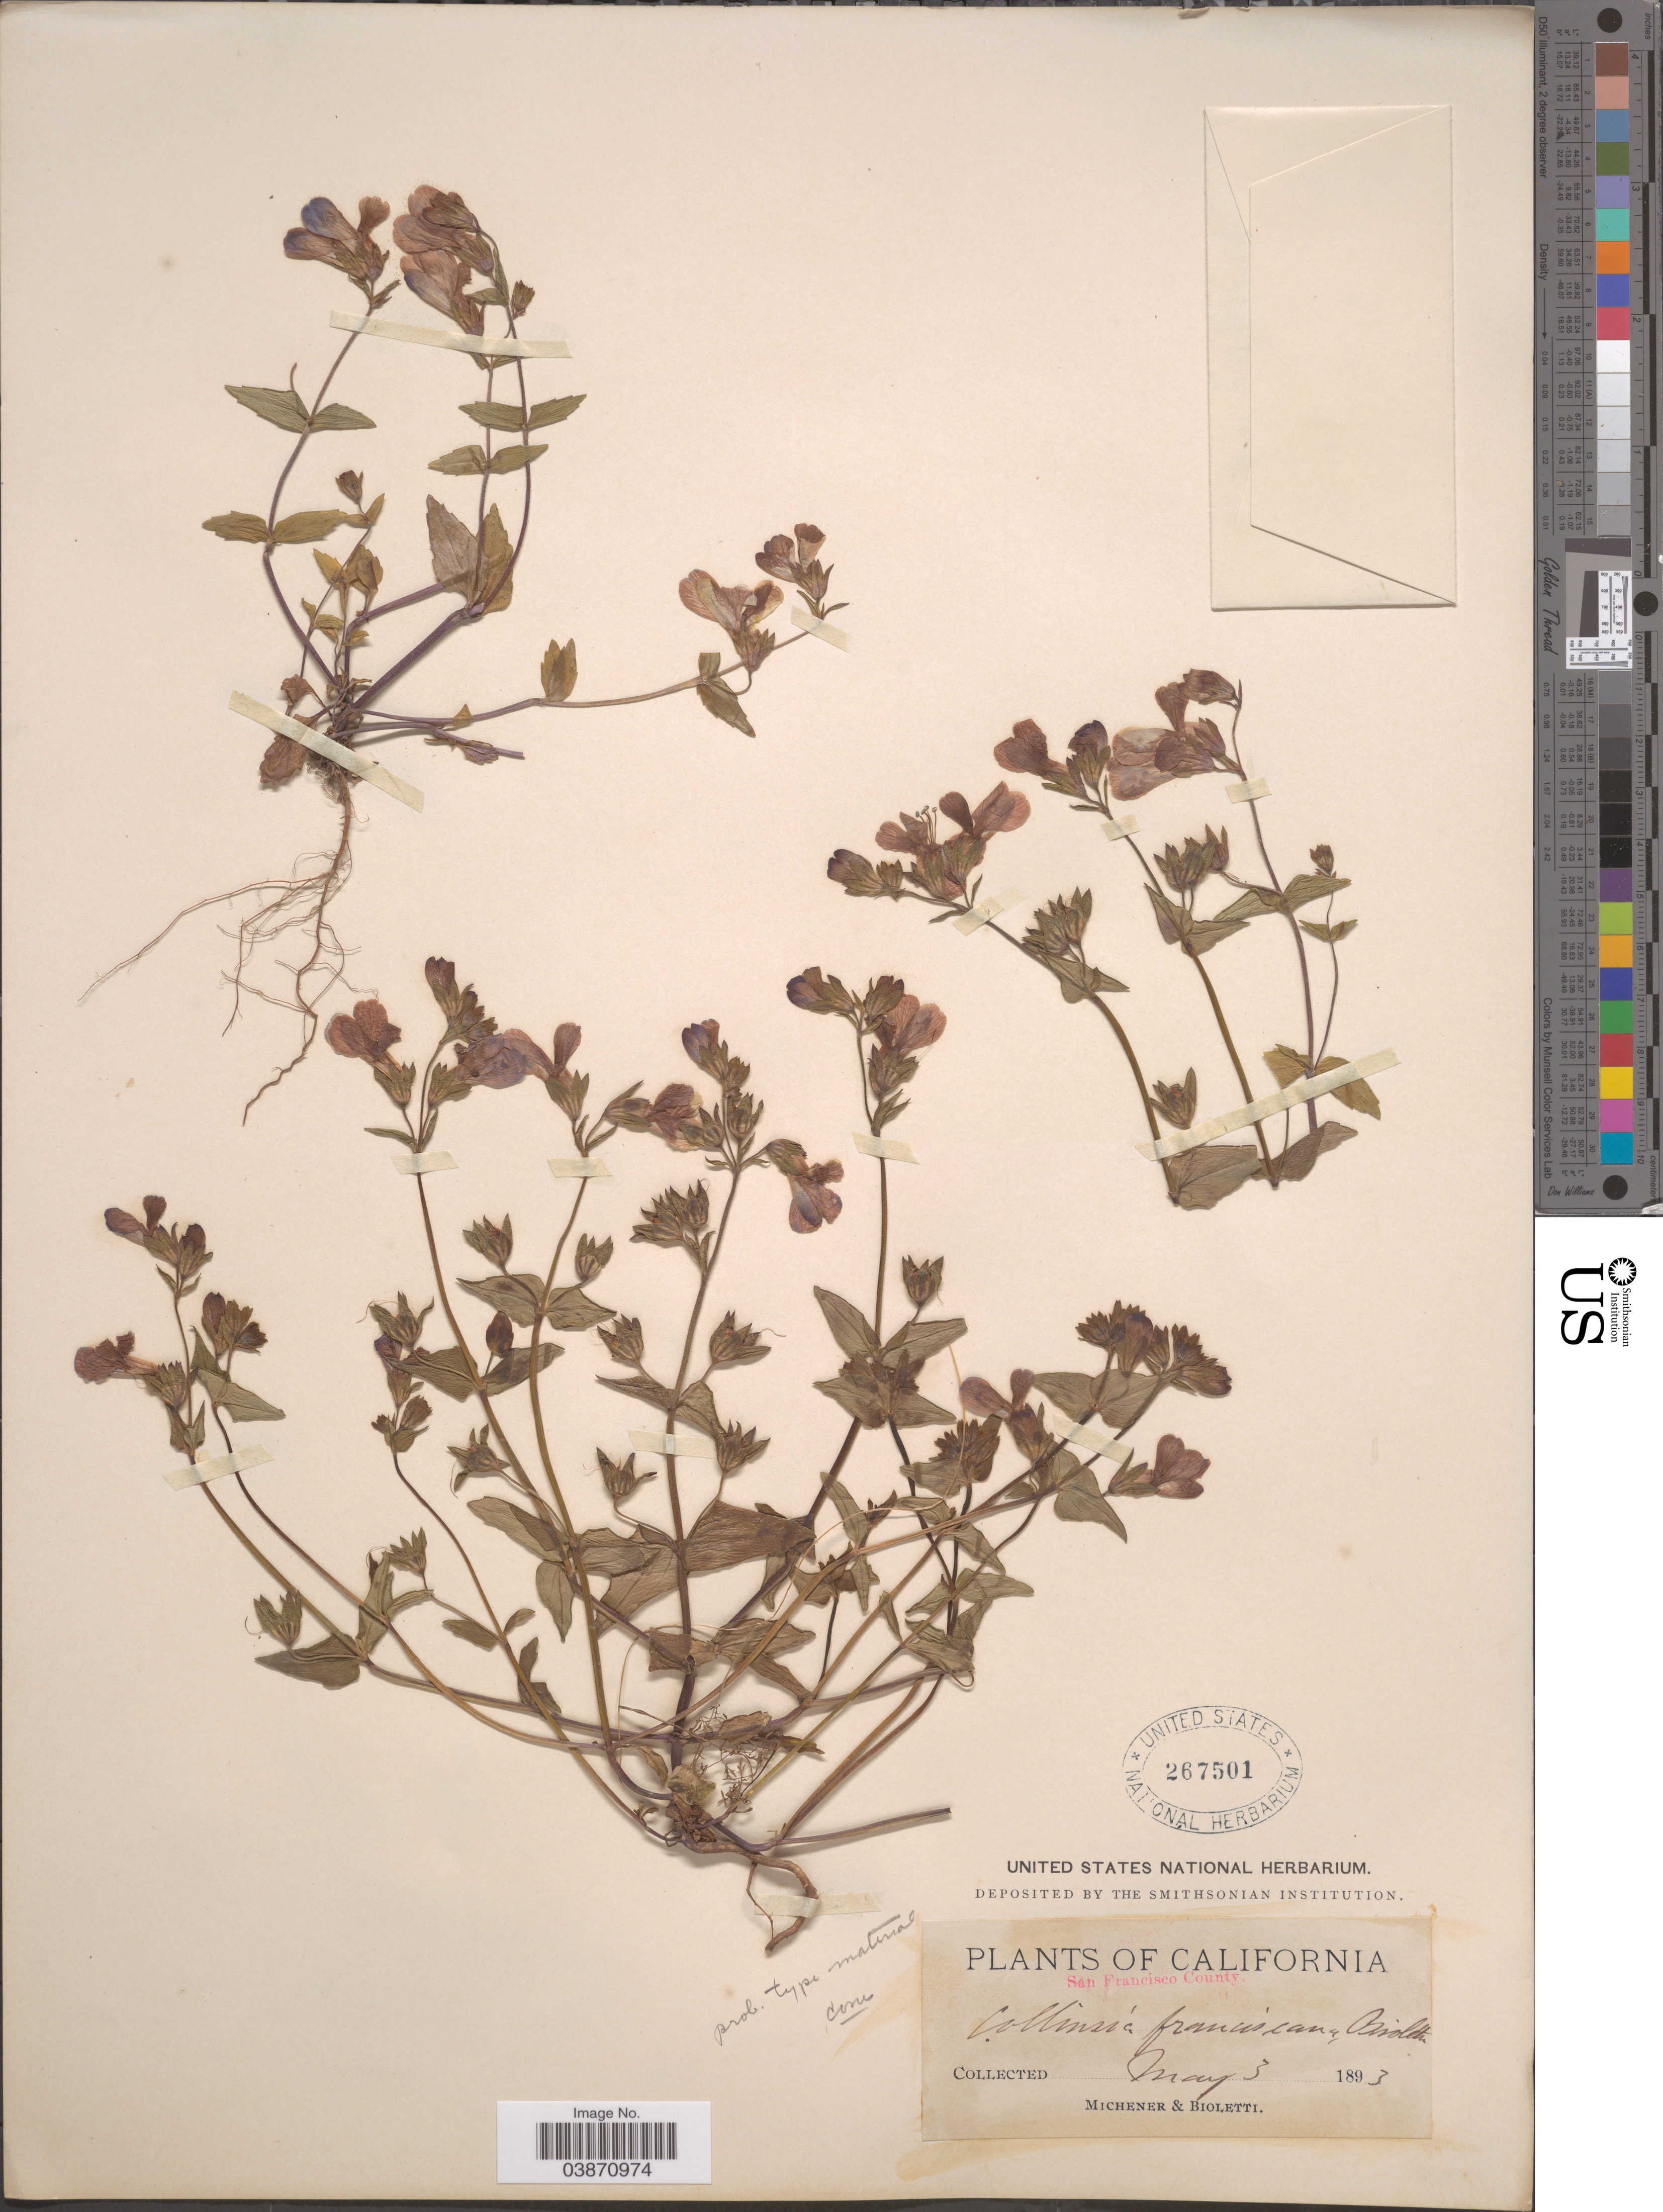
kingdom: Plantae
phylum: Tracheophyta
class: Magnoliopsida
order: Lamiales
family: Plantaginaceae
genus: Collinsia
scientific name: Collinsia franciscana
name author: Bioletti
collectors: -. Michener & -- Bioletti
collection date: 1893-05-03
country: United States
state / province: California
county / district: San Francisco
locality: San Francisco County.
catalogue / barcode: US 267501